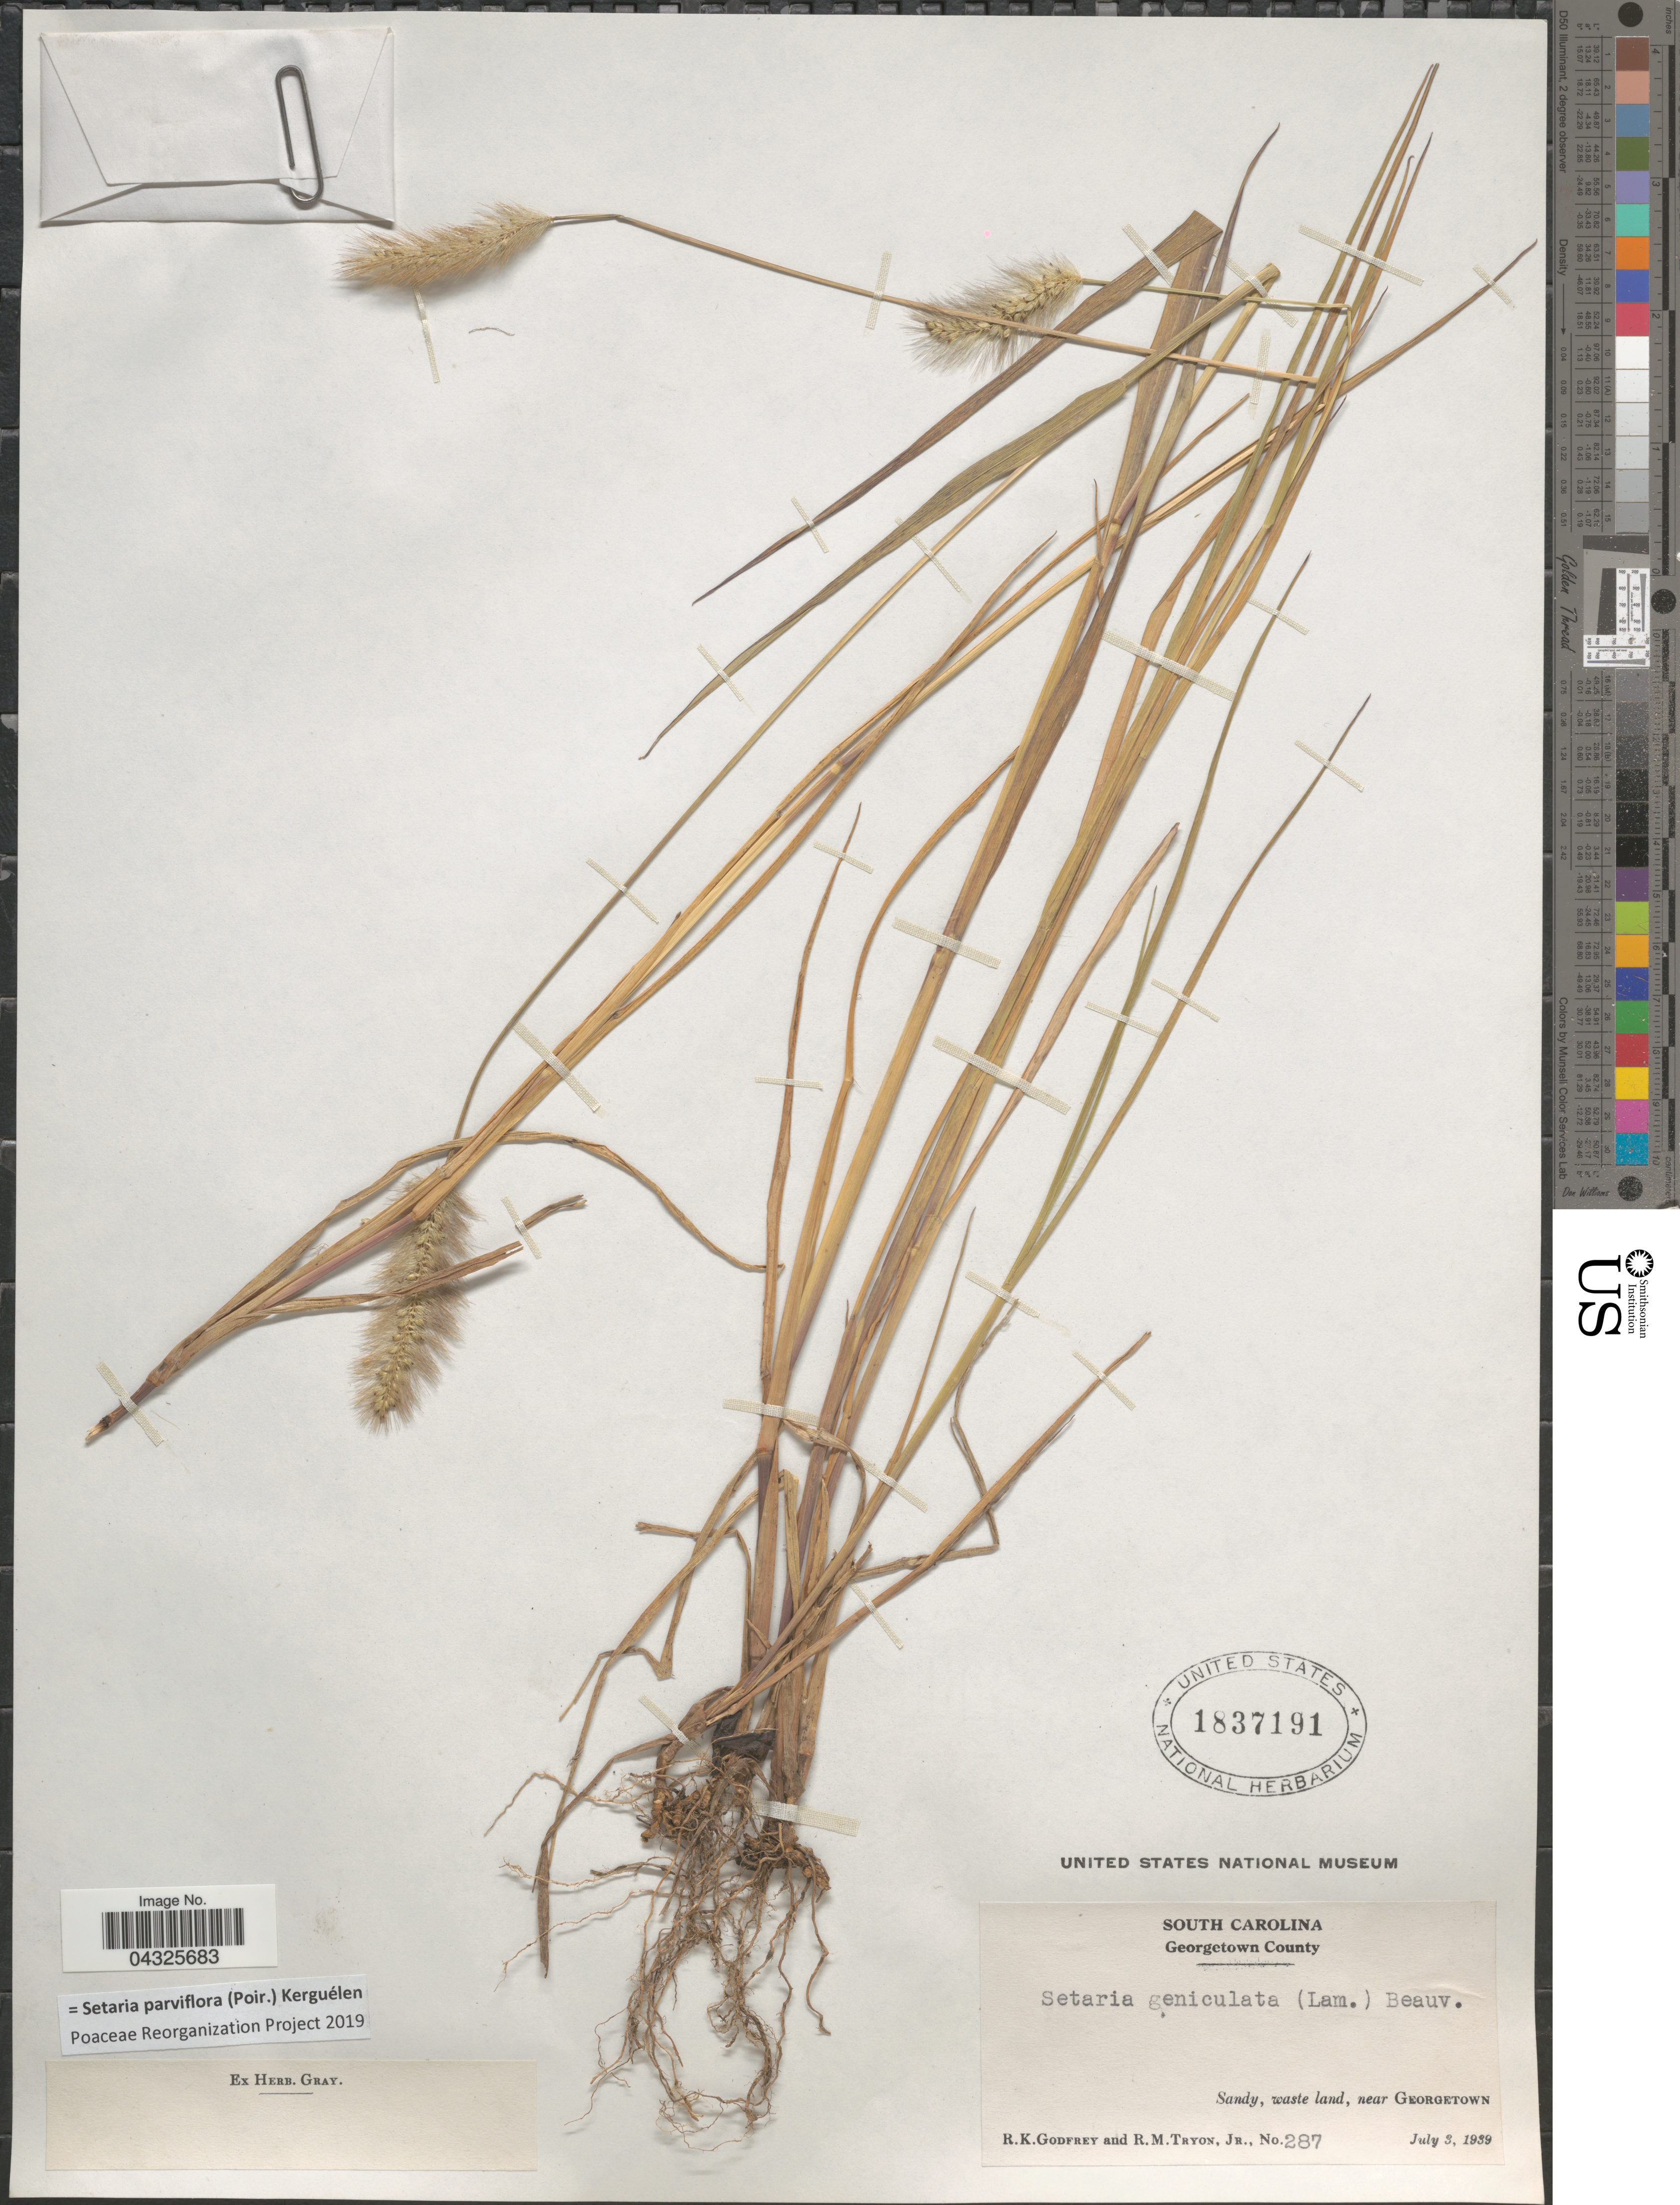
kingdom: Plantae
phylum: Tracheophyta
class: Liliopsida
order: Poales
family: Poaceae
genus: Setaria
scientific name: Setaria parviflora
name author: (Poir.) Kerguélen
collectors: R. K. Godfrey & R. Tryon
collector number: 287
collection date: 1939-07-03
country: United States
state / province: South Carolina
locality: Georgetown County. Sandy, waste land, near Georgetown.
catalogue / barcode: US 1837191